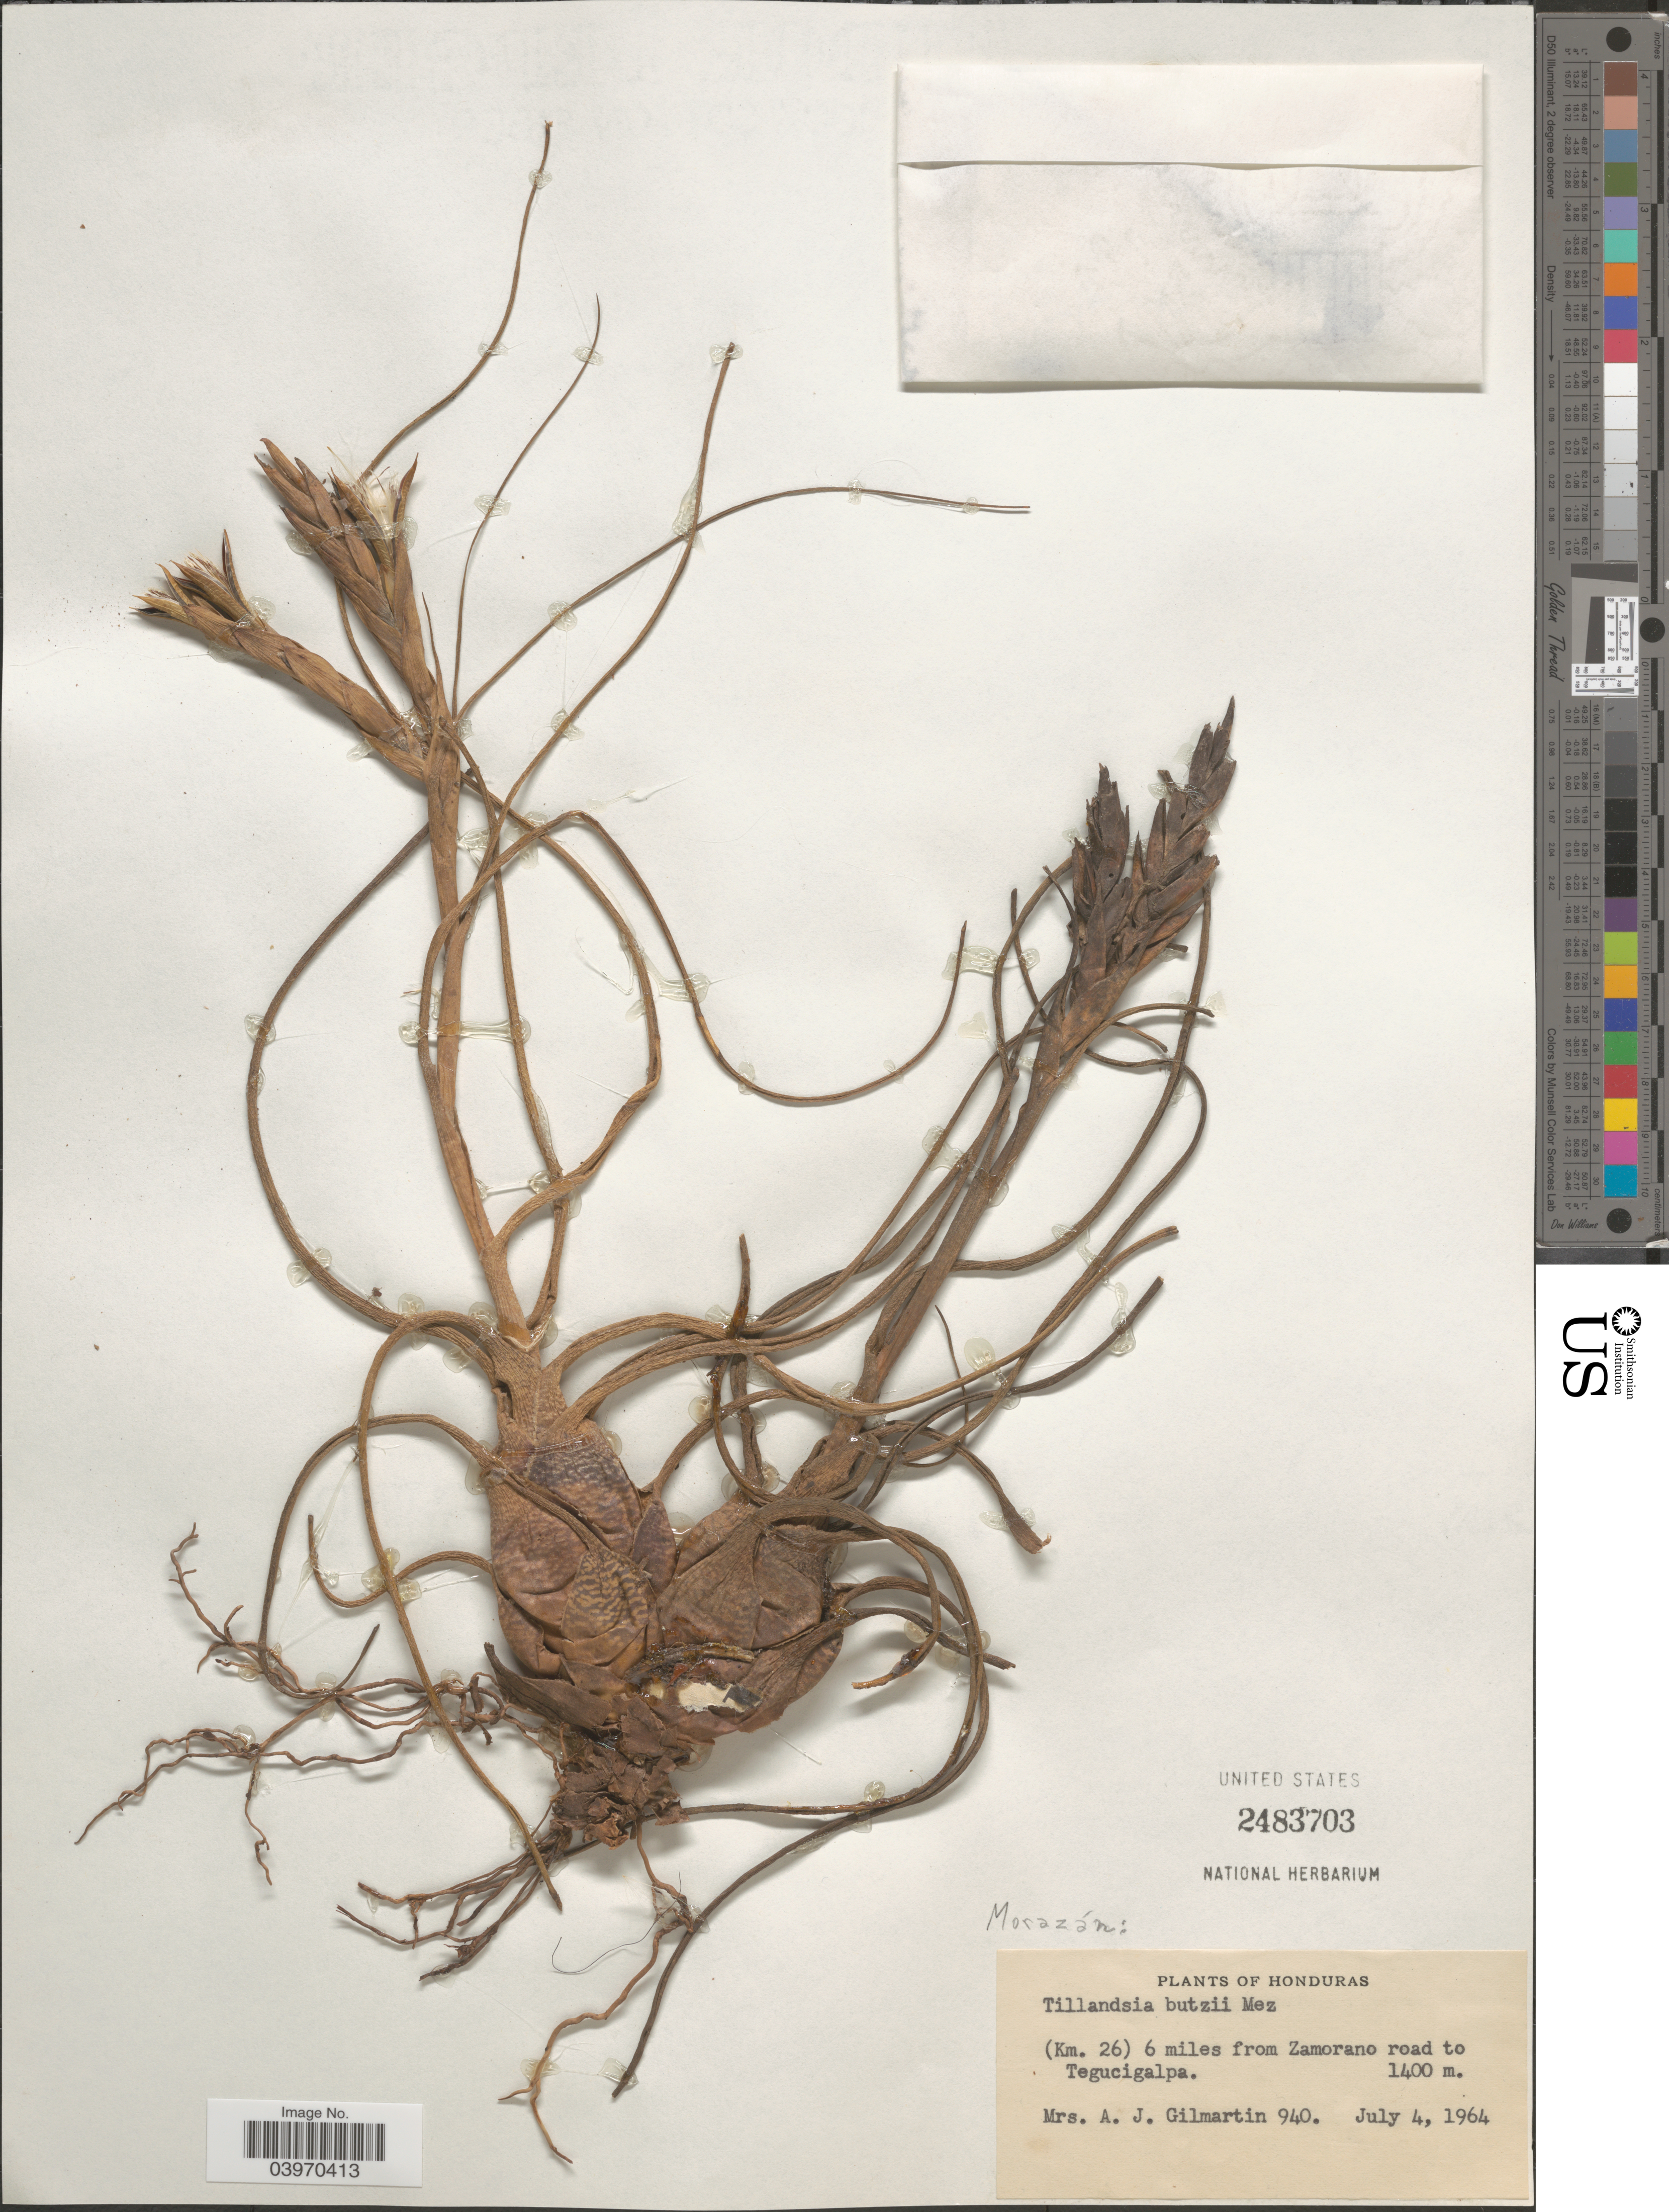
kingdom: Plantae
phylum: Tracheophyta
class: Liliopsida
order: Poales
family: Bromeliaceae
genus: Tillandsia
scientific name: Tillandsia butzii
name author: Mez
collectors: A. J. Gilmartin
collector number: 940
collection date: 1964-07-04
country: Honduras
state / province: Fco. Morazán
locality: Morazán: (Km. 26) 6 miles from Zamorano road to Tegucigalpa.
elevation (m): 1400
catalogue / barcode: US 2483703